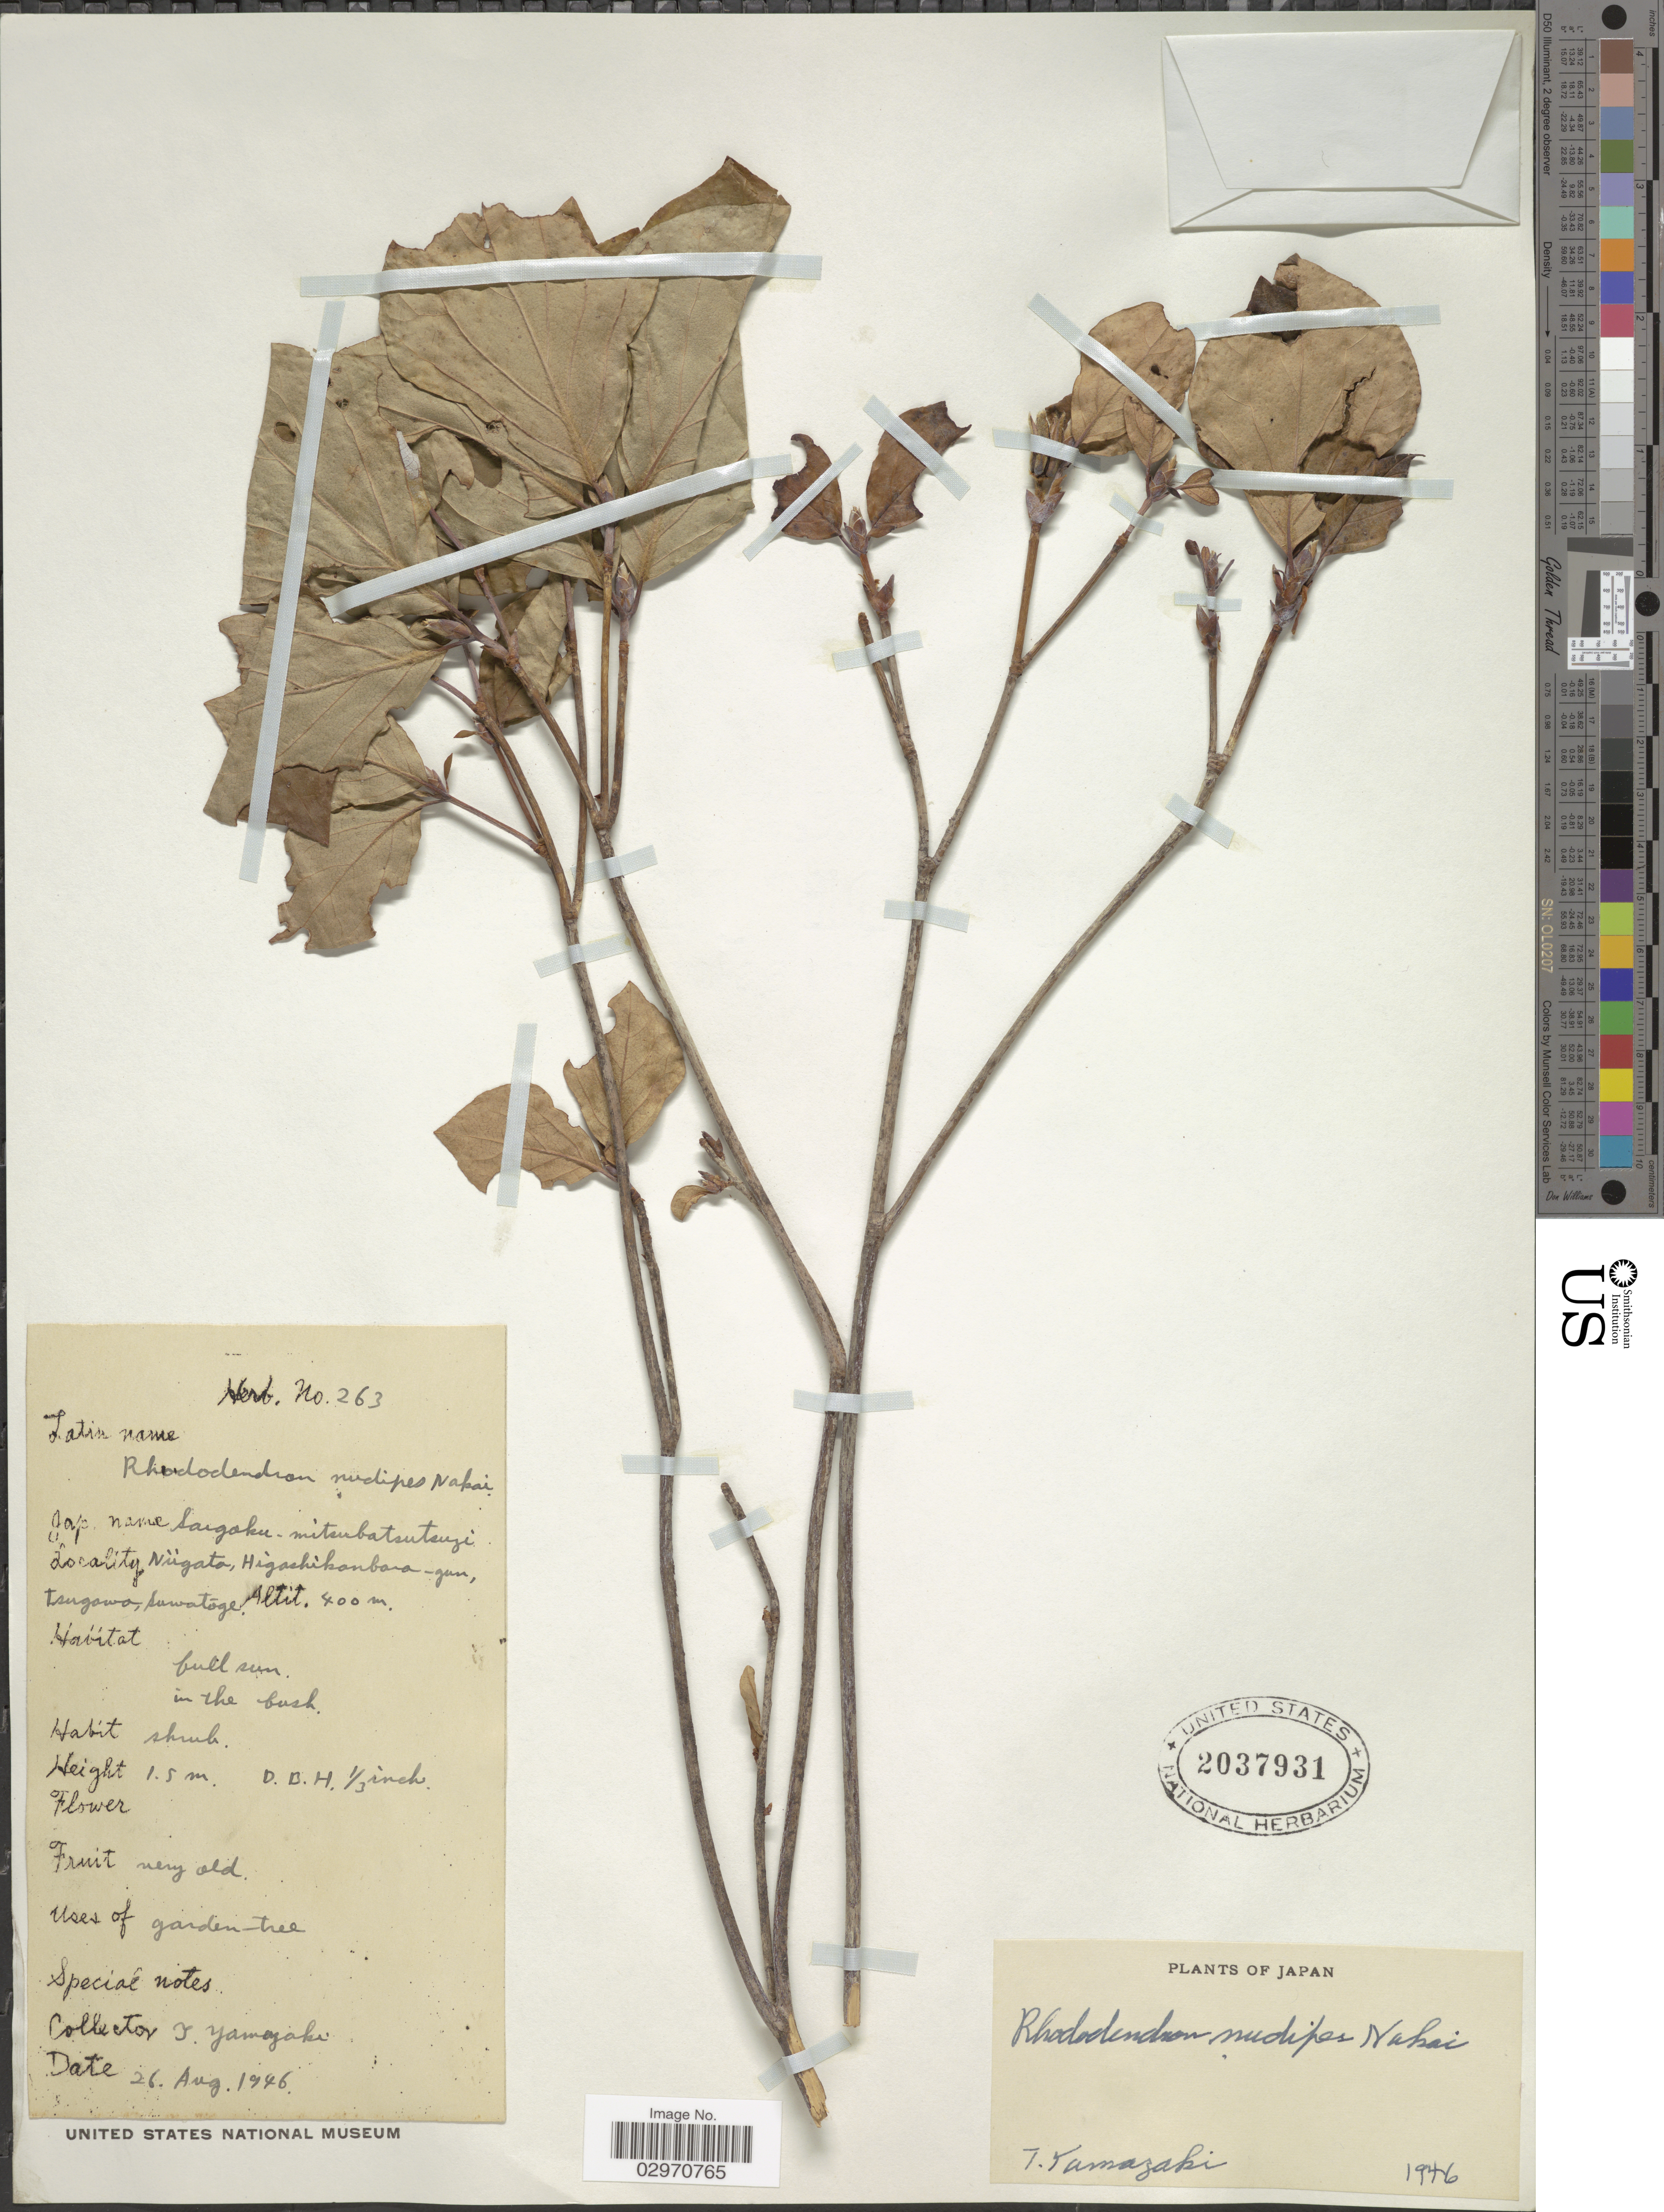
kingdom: Plantae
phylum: Tracheophyta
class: Magnoliopsida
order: Ericales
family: Ericaceae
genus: Rhododendron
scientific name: Rhododendron farrerae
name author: Sweet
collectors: T. Yamazaki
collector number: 263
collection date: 1946-08-26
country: Japan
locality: Nügata, Higashikanbara-gan, Tsugawa, Suwatoge.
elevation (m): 400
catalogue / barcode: US 2037931